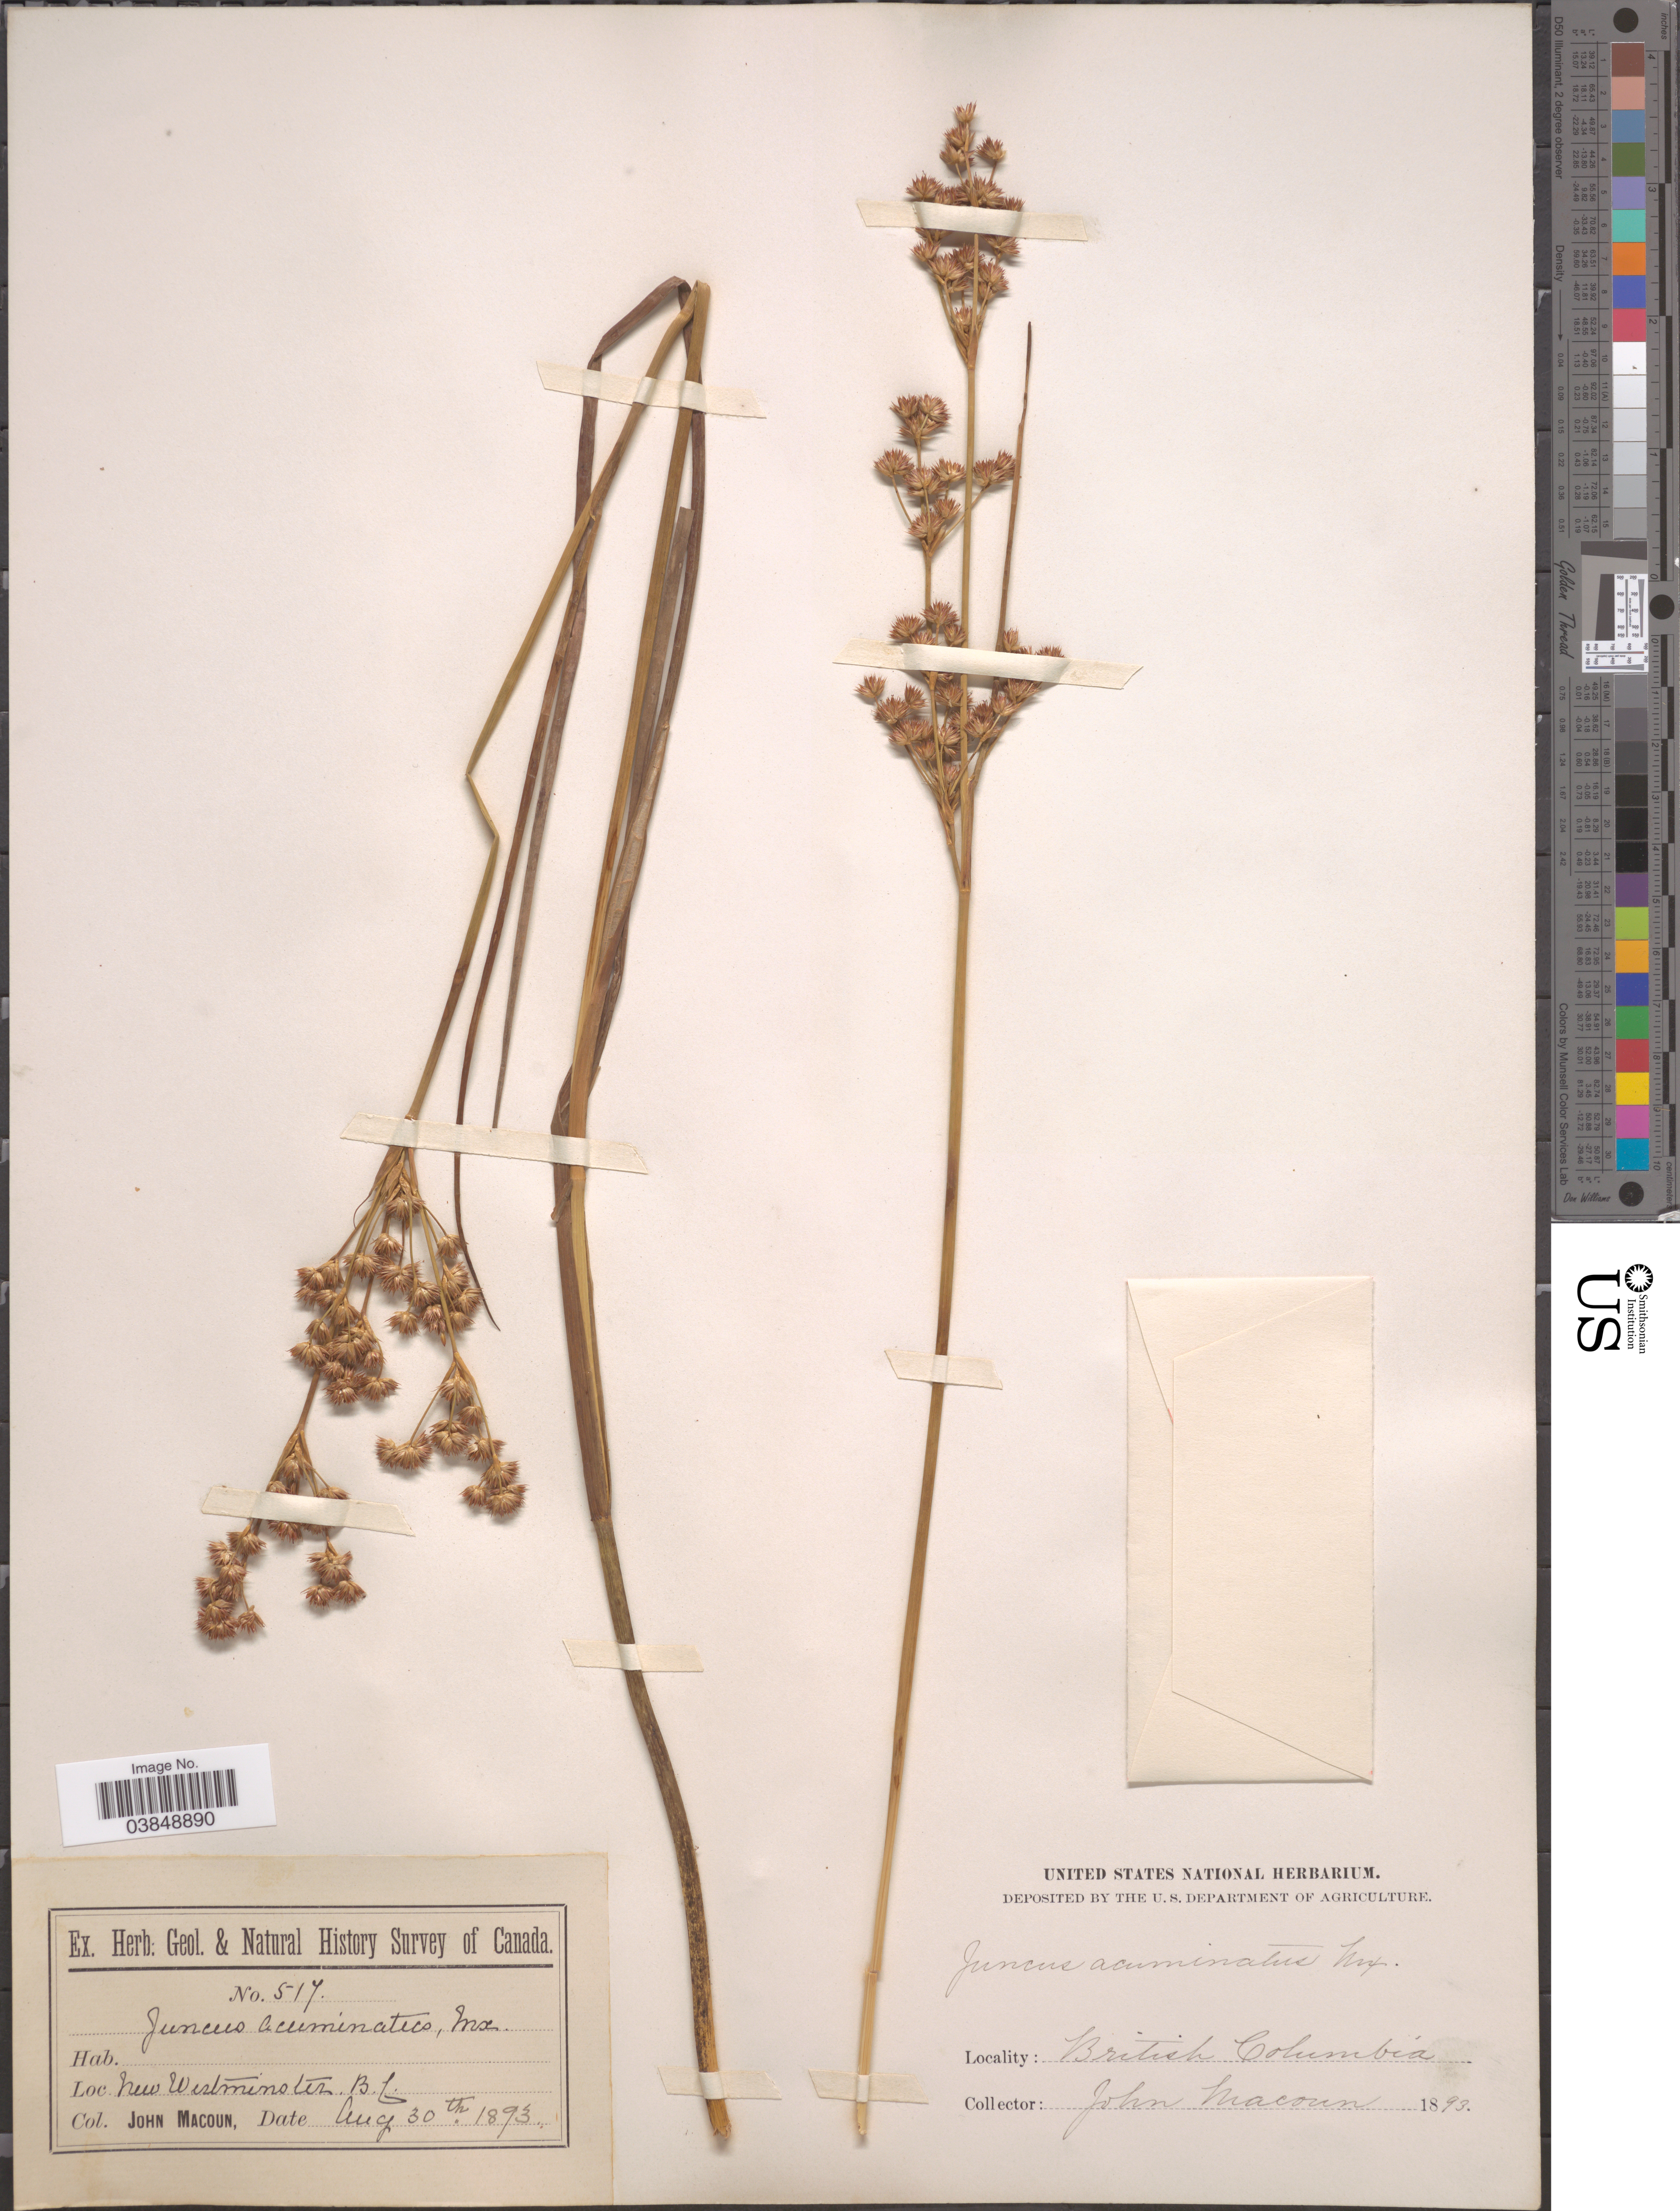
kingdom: Plantae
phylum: Tracheophyta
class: Liliopsida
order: Poales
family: Juncaceae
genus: Juncus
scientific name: Juncus acuminatus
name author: Michx.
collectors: J. Macoun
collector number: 517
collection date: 1893-08-30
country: Canada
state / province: British Columbia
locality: New Westminster.